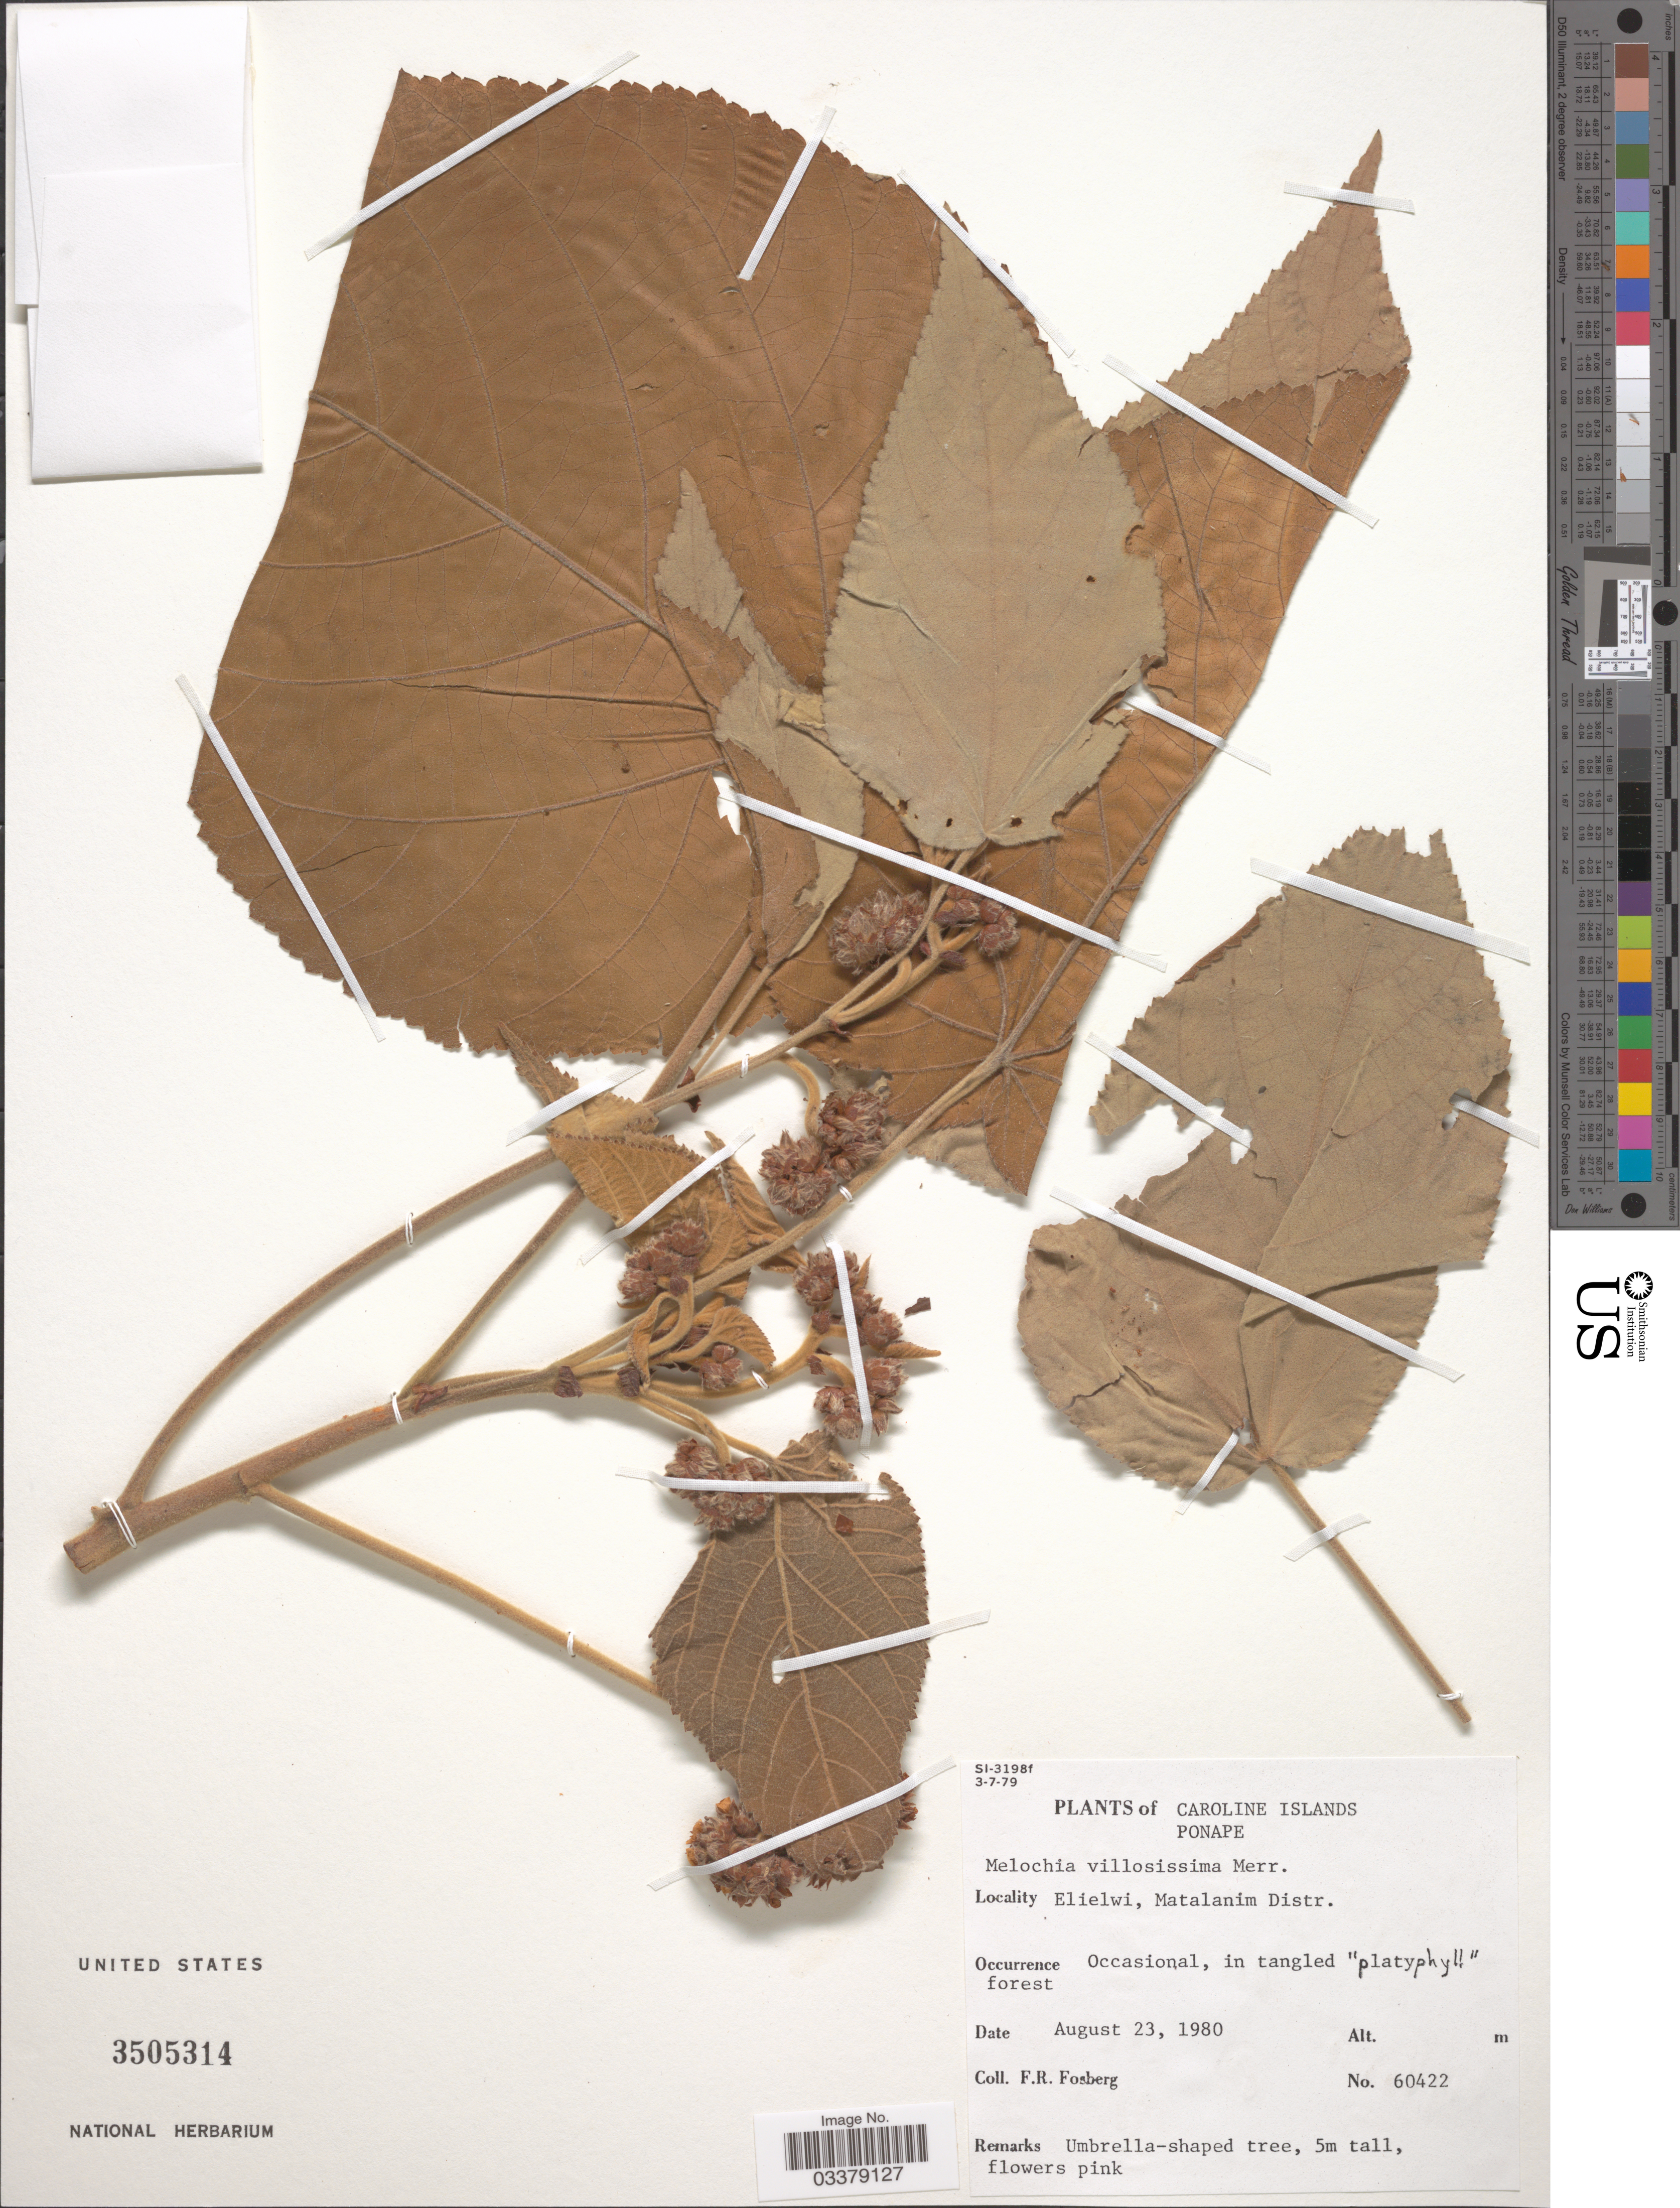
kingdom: Plantae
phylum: Tracheophyta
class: Magnoliopsida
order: Malvales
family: Malvaceae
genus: Melochia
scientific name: Melochia villosissima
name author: (C. Presl) Merr.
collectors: F. R. Fosberg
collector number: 60422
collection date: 1980-08-23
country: Micronesia, Federated States of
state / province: Pohnpei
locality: Caroline Islands. Ponape. Elielwi, Matalanim Distr.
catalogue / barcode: US 3505314